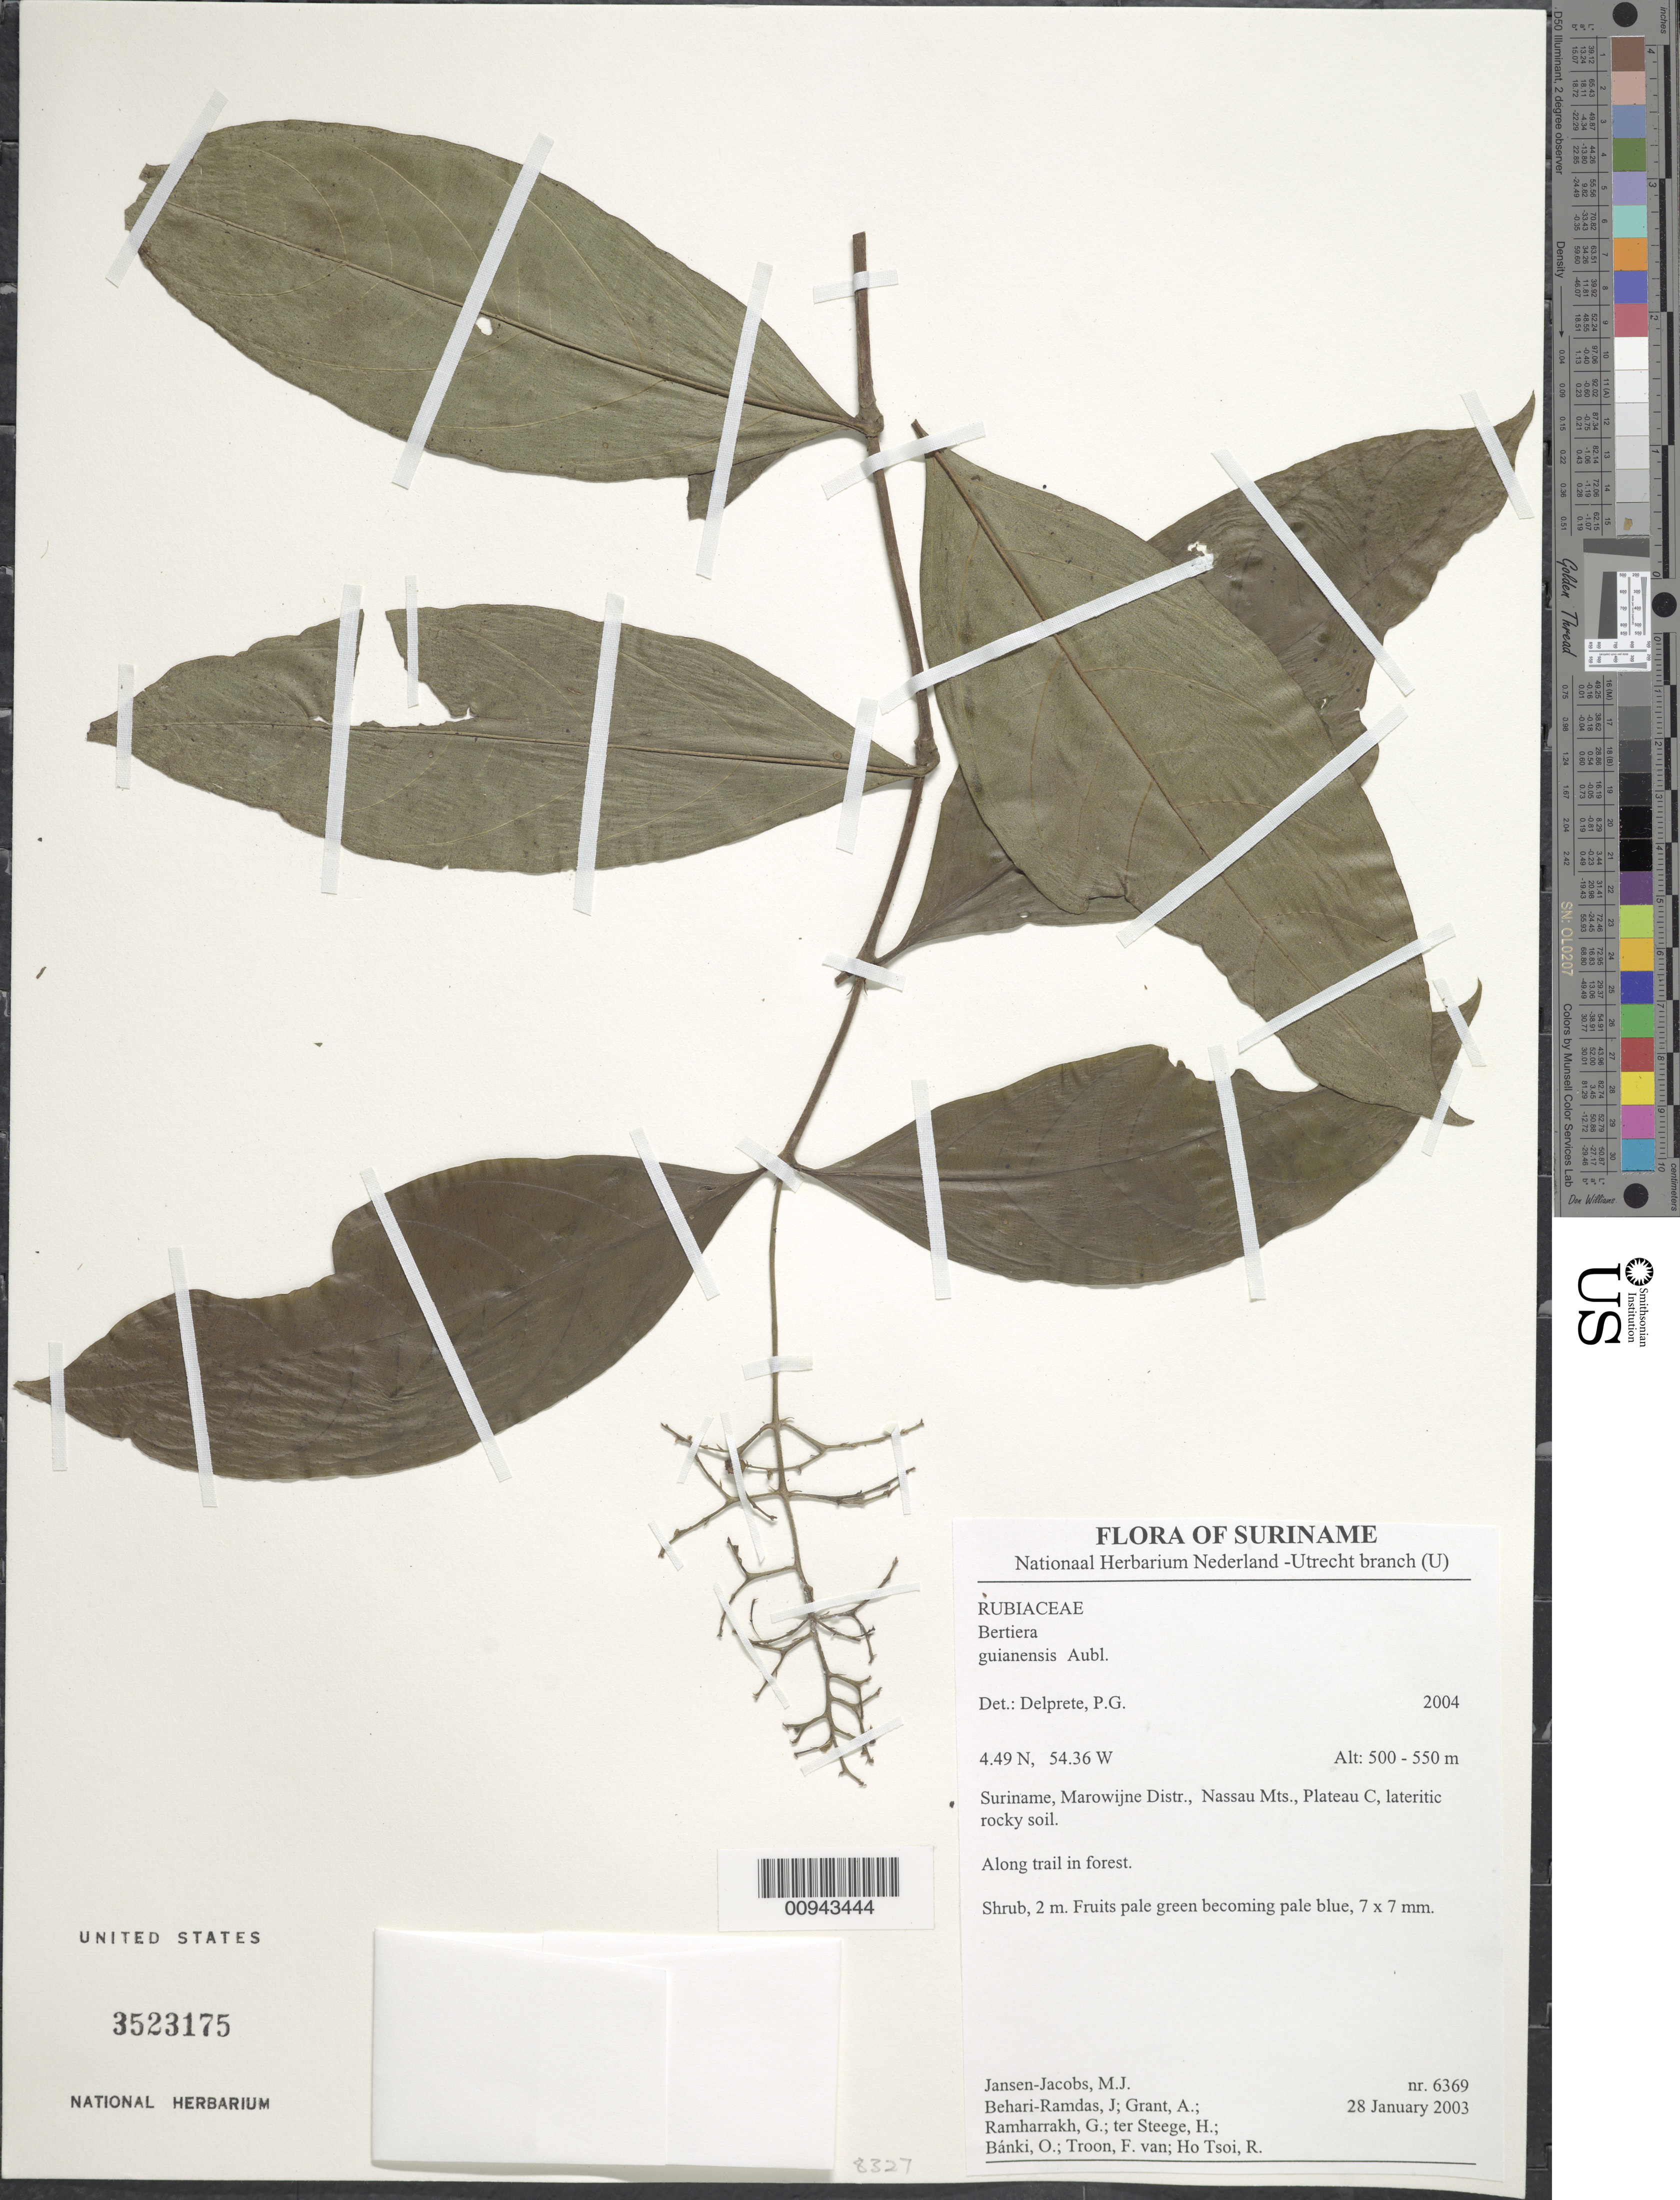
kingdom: Plantae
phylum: Tracheophyta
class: Magnoliopsida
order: Gentianales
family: Rubiaceae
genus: Bertiera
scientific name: Bertiera guianensis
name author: Aubl.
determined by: Delprete, P. G., Herb. de Guyane Cay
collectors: M. J. Jansen-Jacobs, J. Behari-Ramdas, A. Grant, G. Ramharrakh, H. ter Steege, O. Bánki, F. Van Troon & R. Ho Tsoi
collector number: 6369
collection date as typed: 28-Jan-03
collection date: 2003-01-28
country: Suriname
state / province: Marowijne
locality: Nassau Mts., Plateau C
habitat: Lateritic rocky soil. Along trail in forest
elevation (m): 500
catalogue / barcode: US 3523175